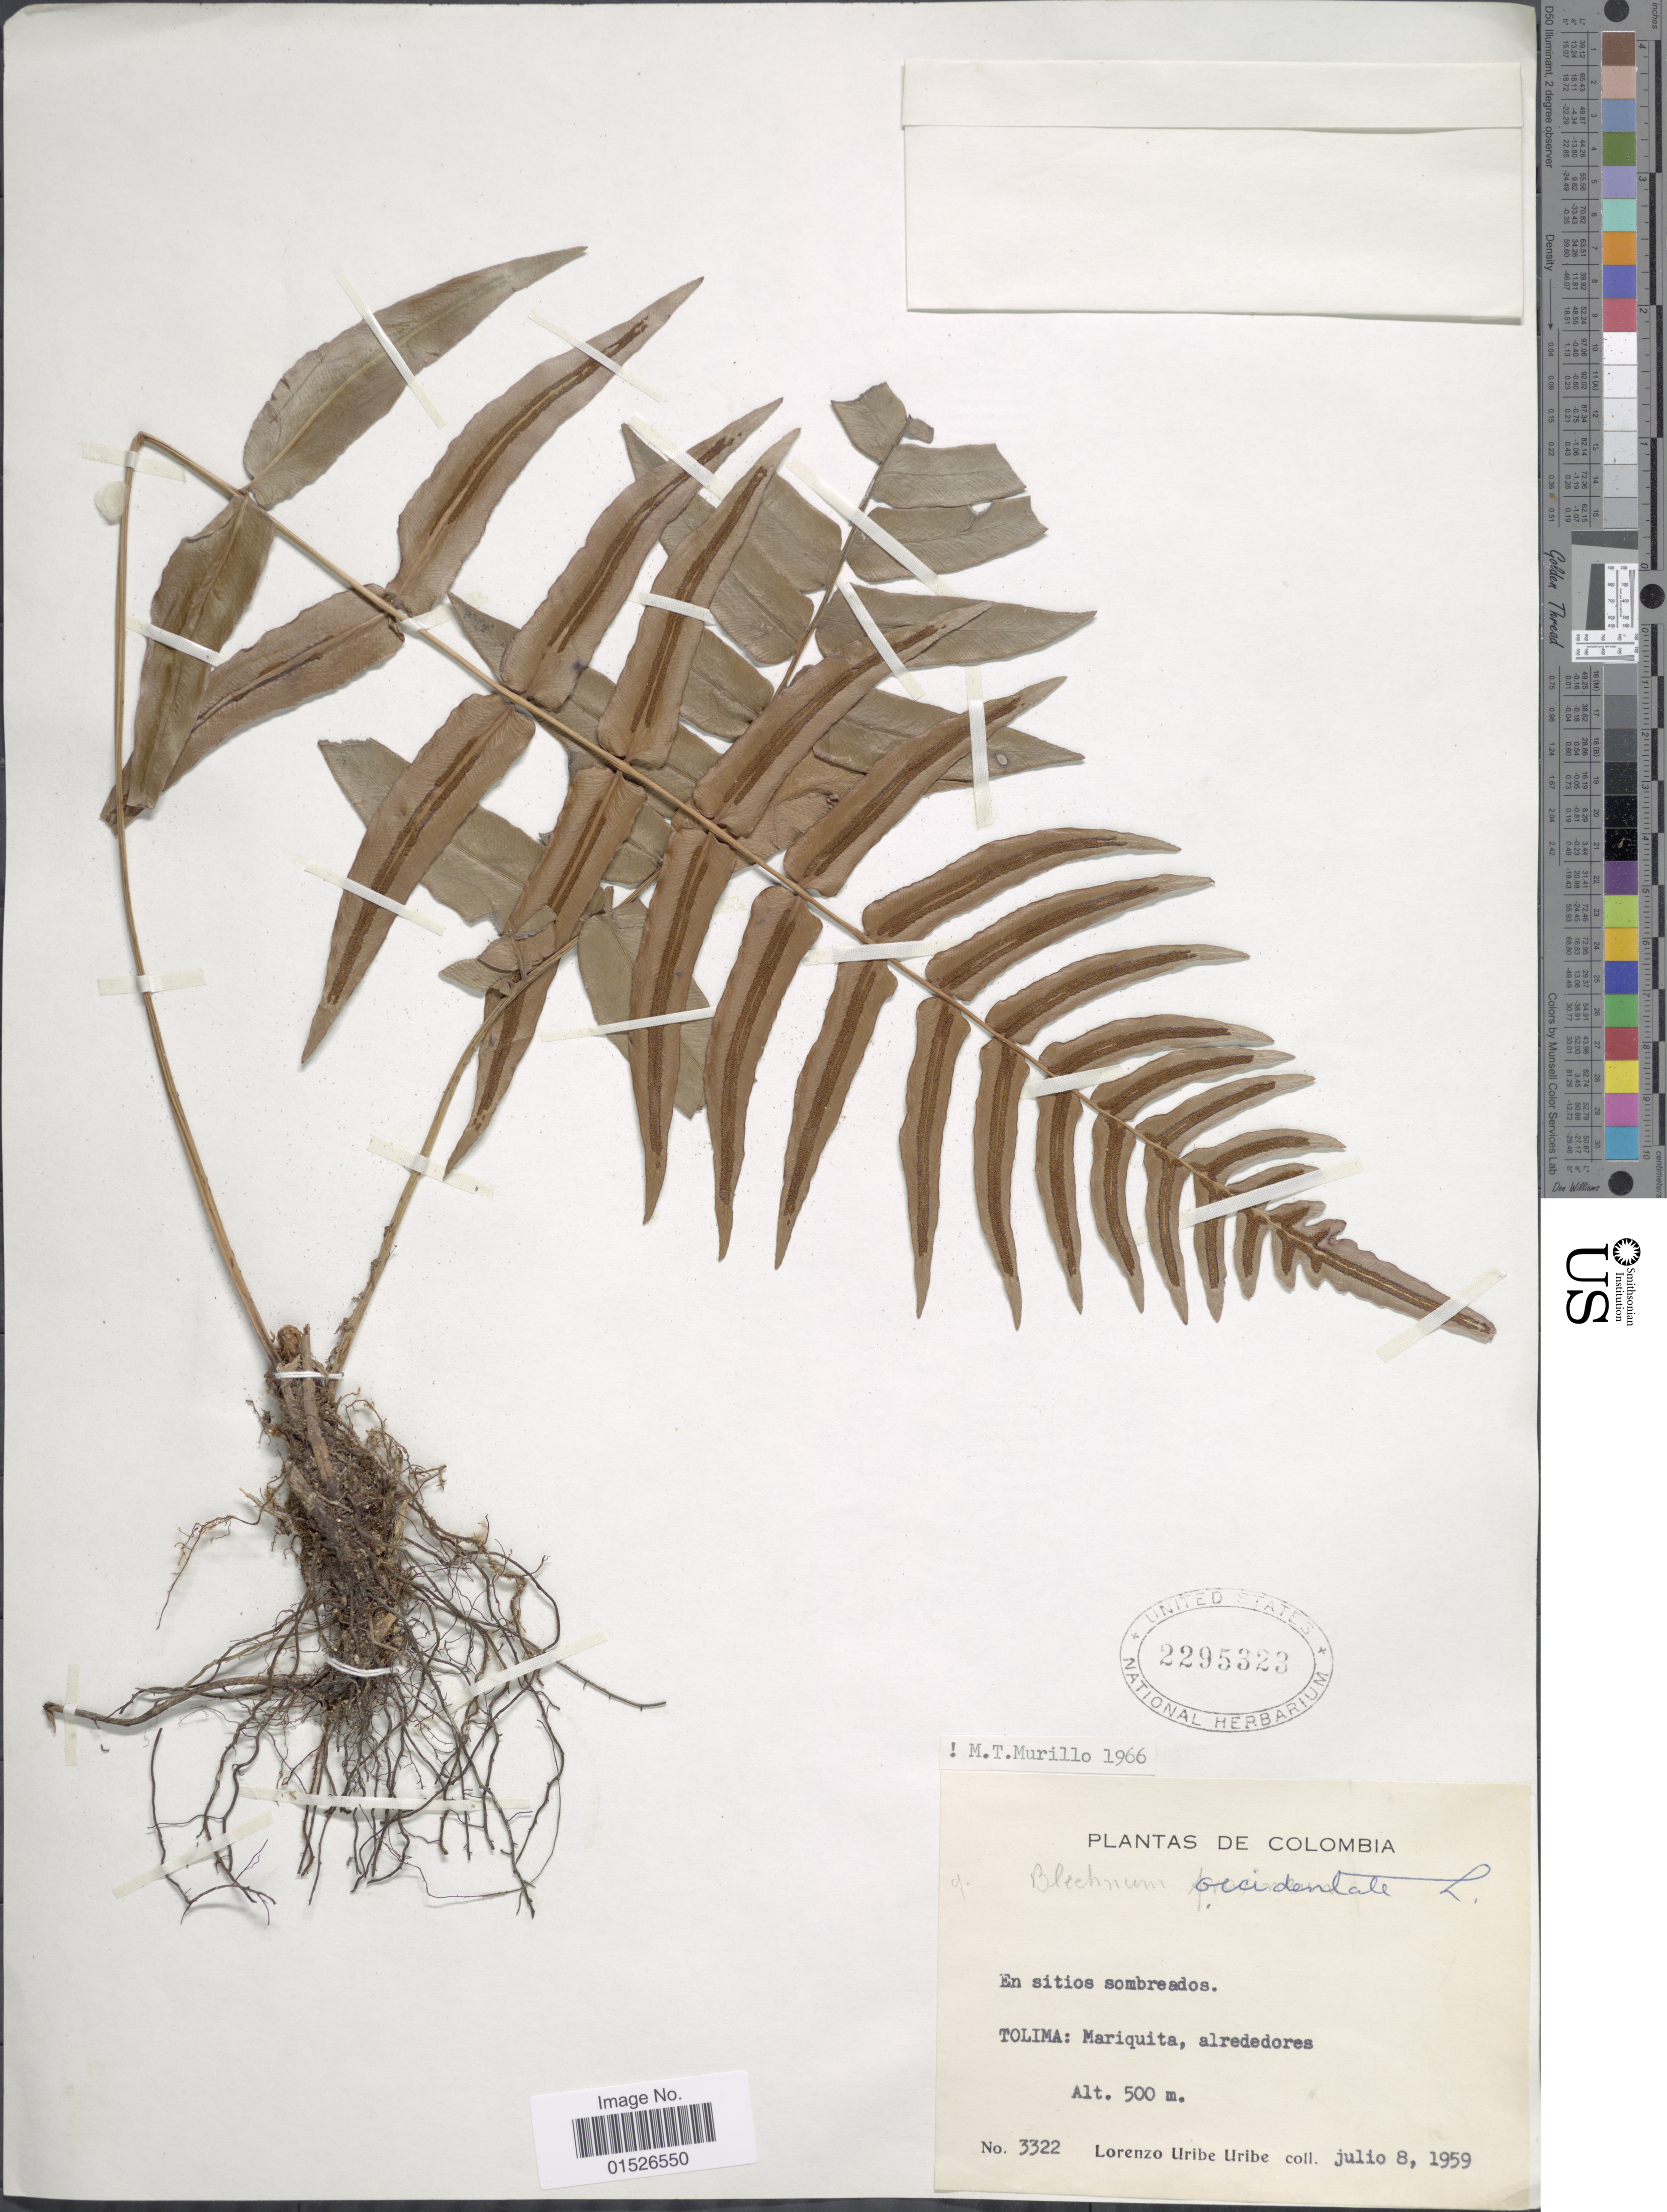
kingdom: Plantae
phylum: Tracheophyta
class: Polypodiopsida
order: Polypodiales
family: Blechnaceae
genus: Blechnum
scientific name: Blechnum occidentale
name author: L.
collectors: L. Uribe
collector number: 3322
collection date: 1959-07-08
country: Colombia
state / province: Tolima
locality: Colombia, Tolima: Mariquita, alrededores.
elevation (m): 500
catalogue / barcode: US 2295323